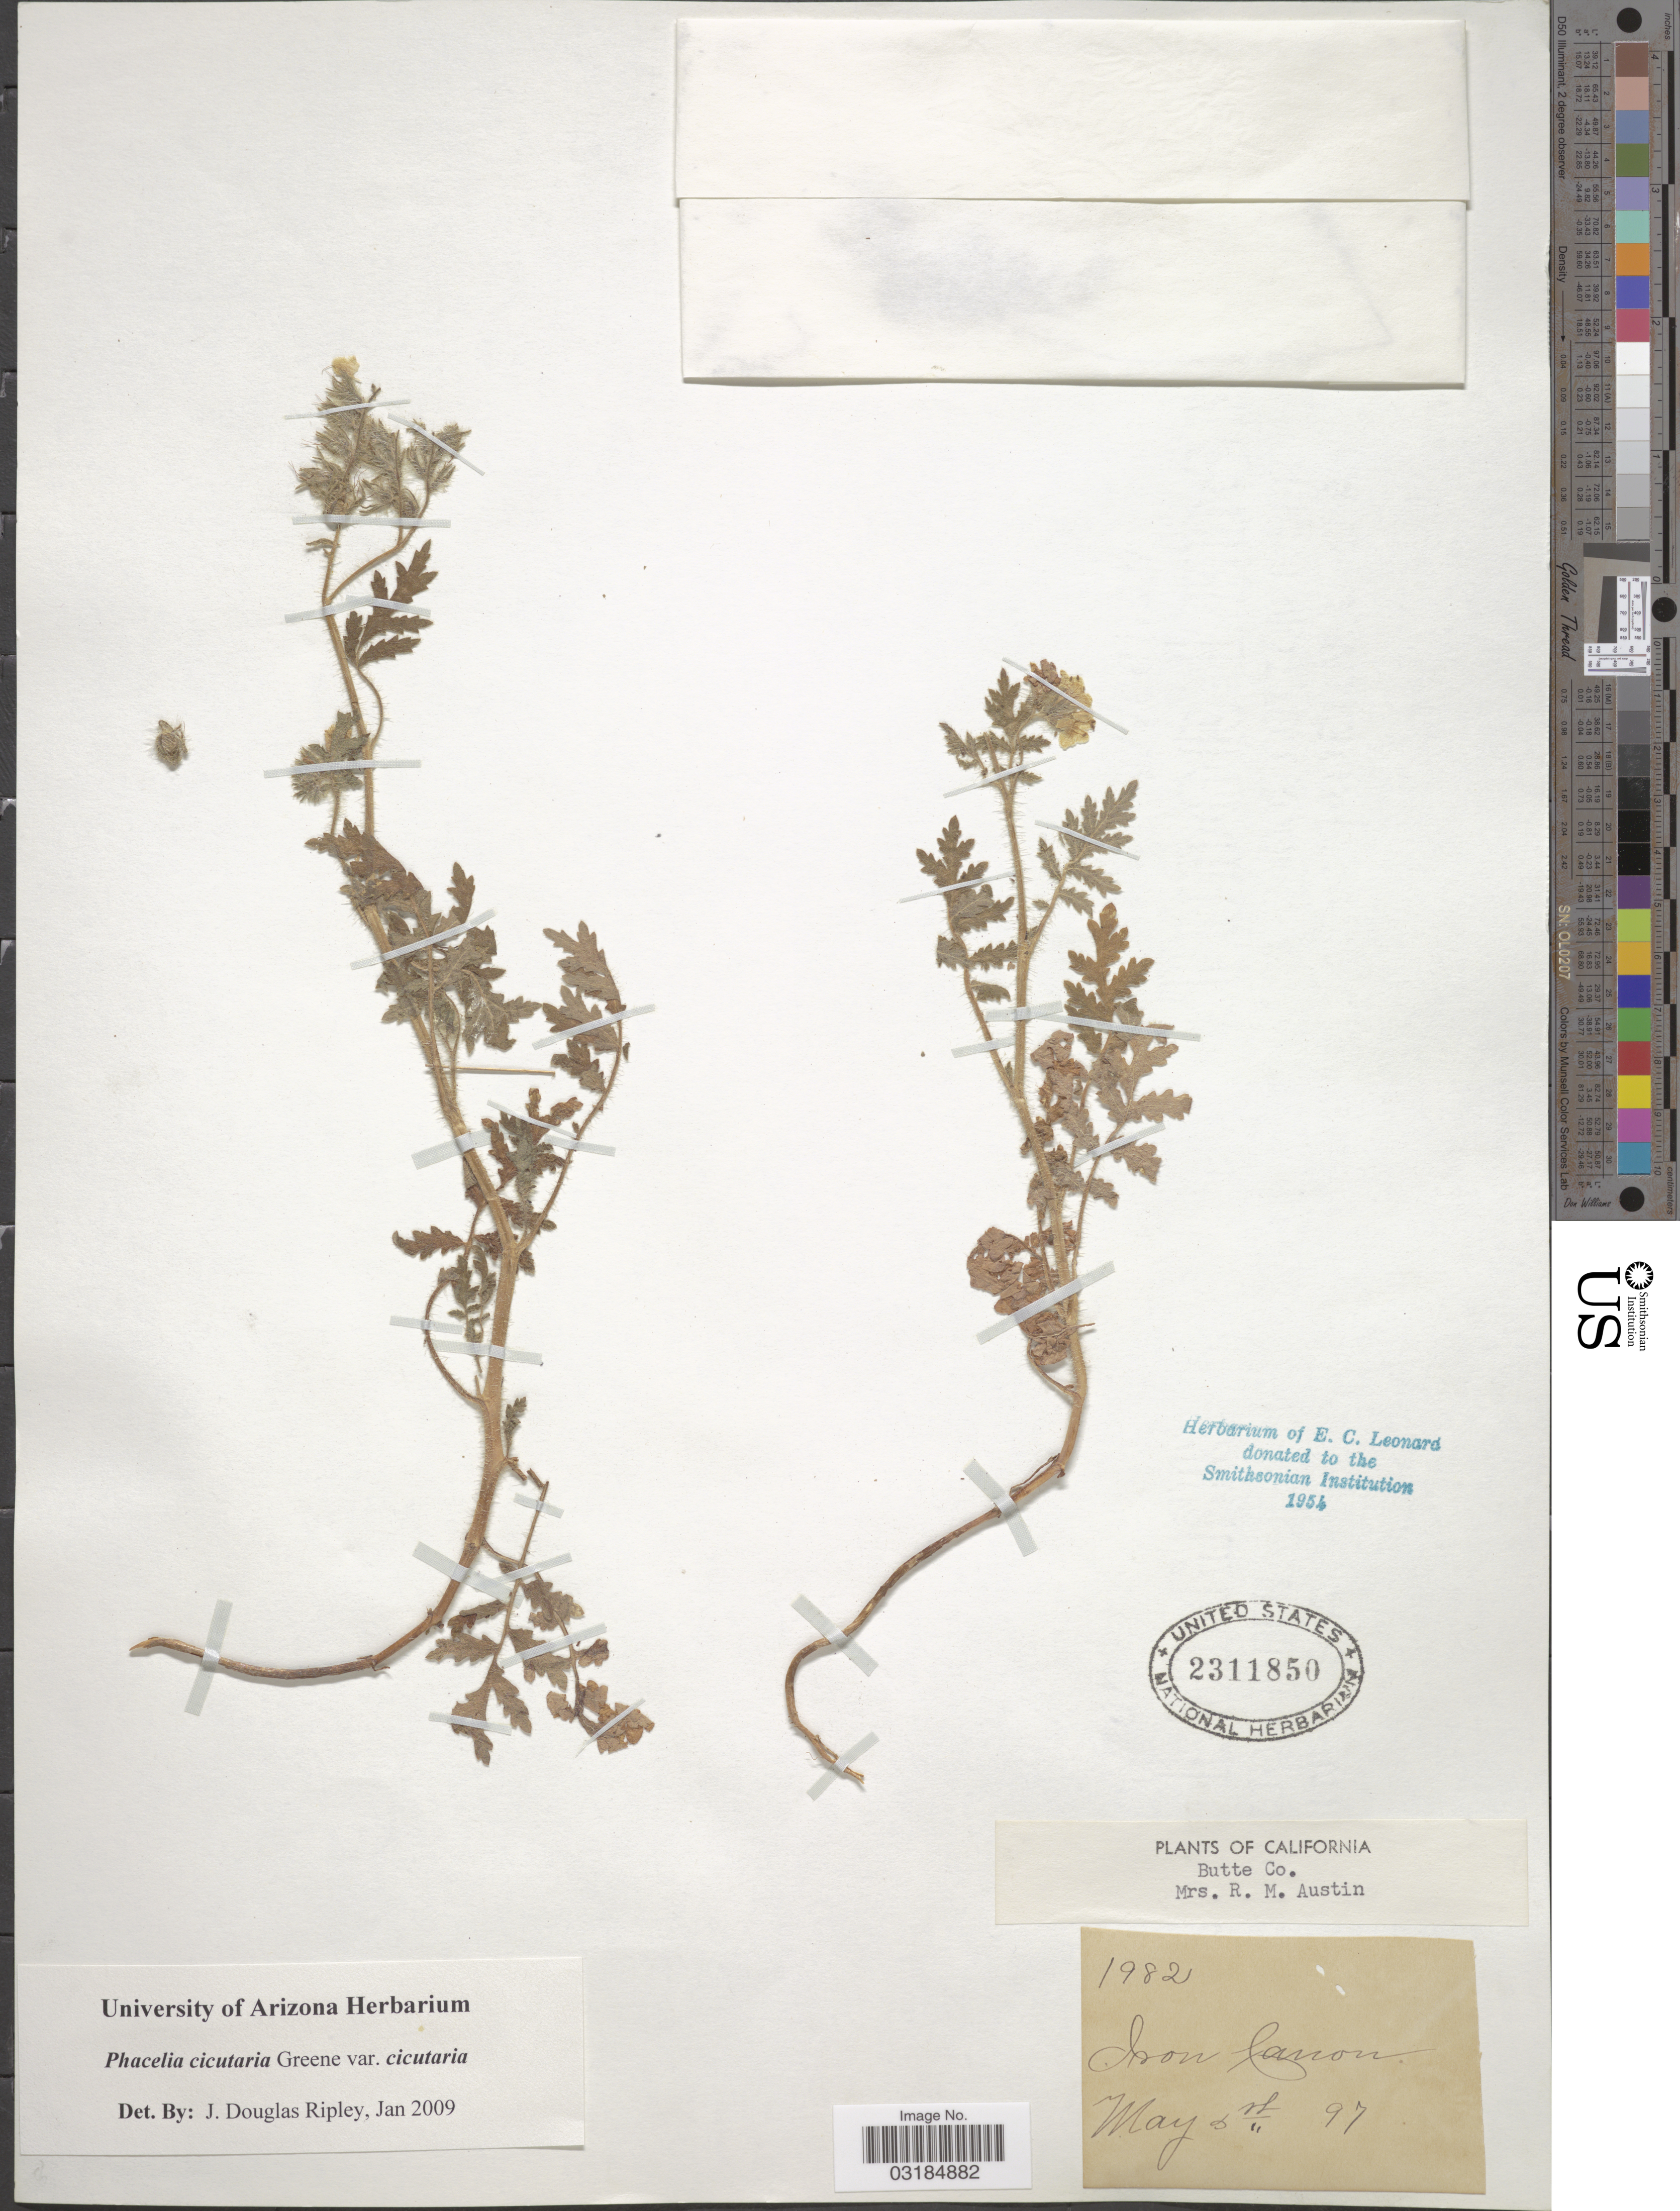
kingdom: Plantae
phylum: Tracheophyta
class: Magnoliopsida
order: Boraginales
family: Hydrophyllaceae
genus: Phacelia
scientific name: Phacelia cicutaria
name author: Greene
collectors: R. Austin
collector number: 1982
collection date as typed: Transcribed d/m/y: 5/5/97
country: United States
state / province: California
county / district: Butte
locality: Butte Co. Iron Canon.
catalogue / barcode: US 2311850